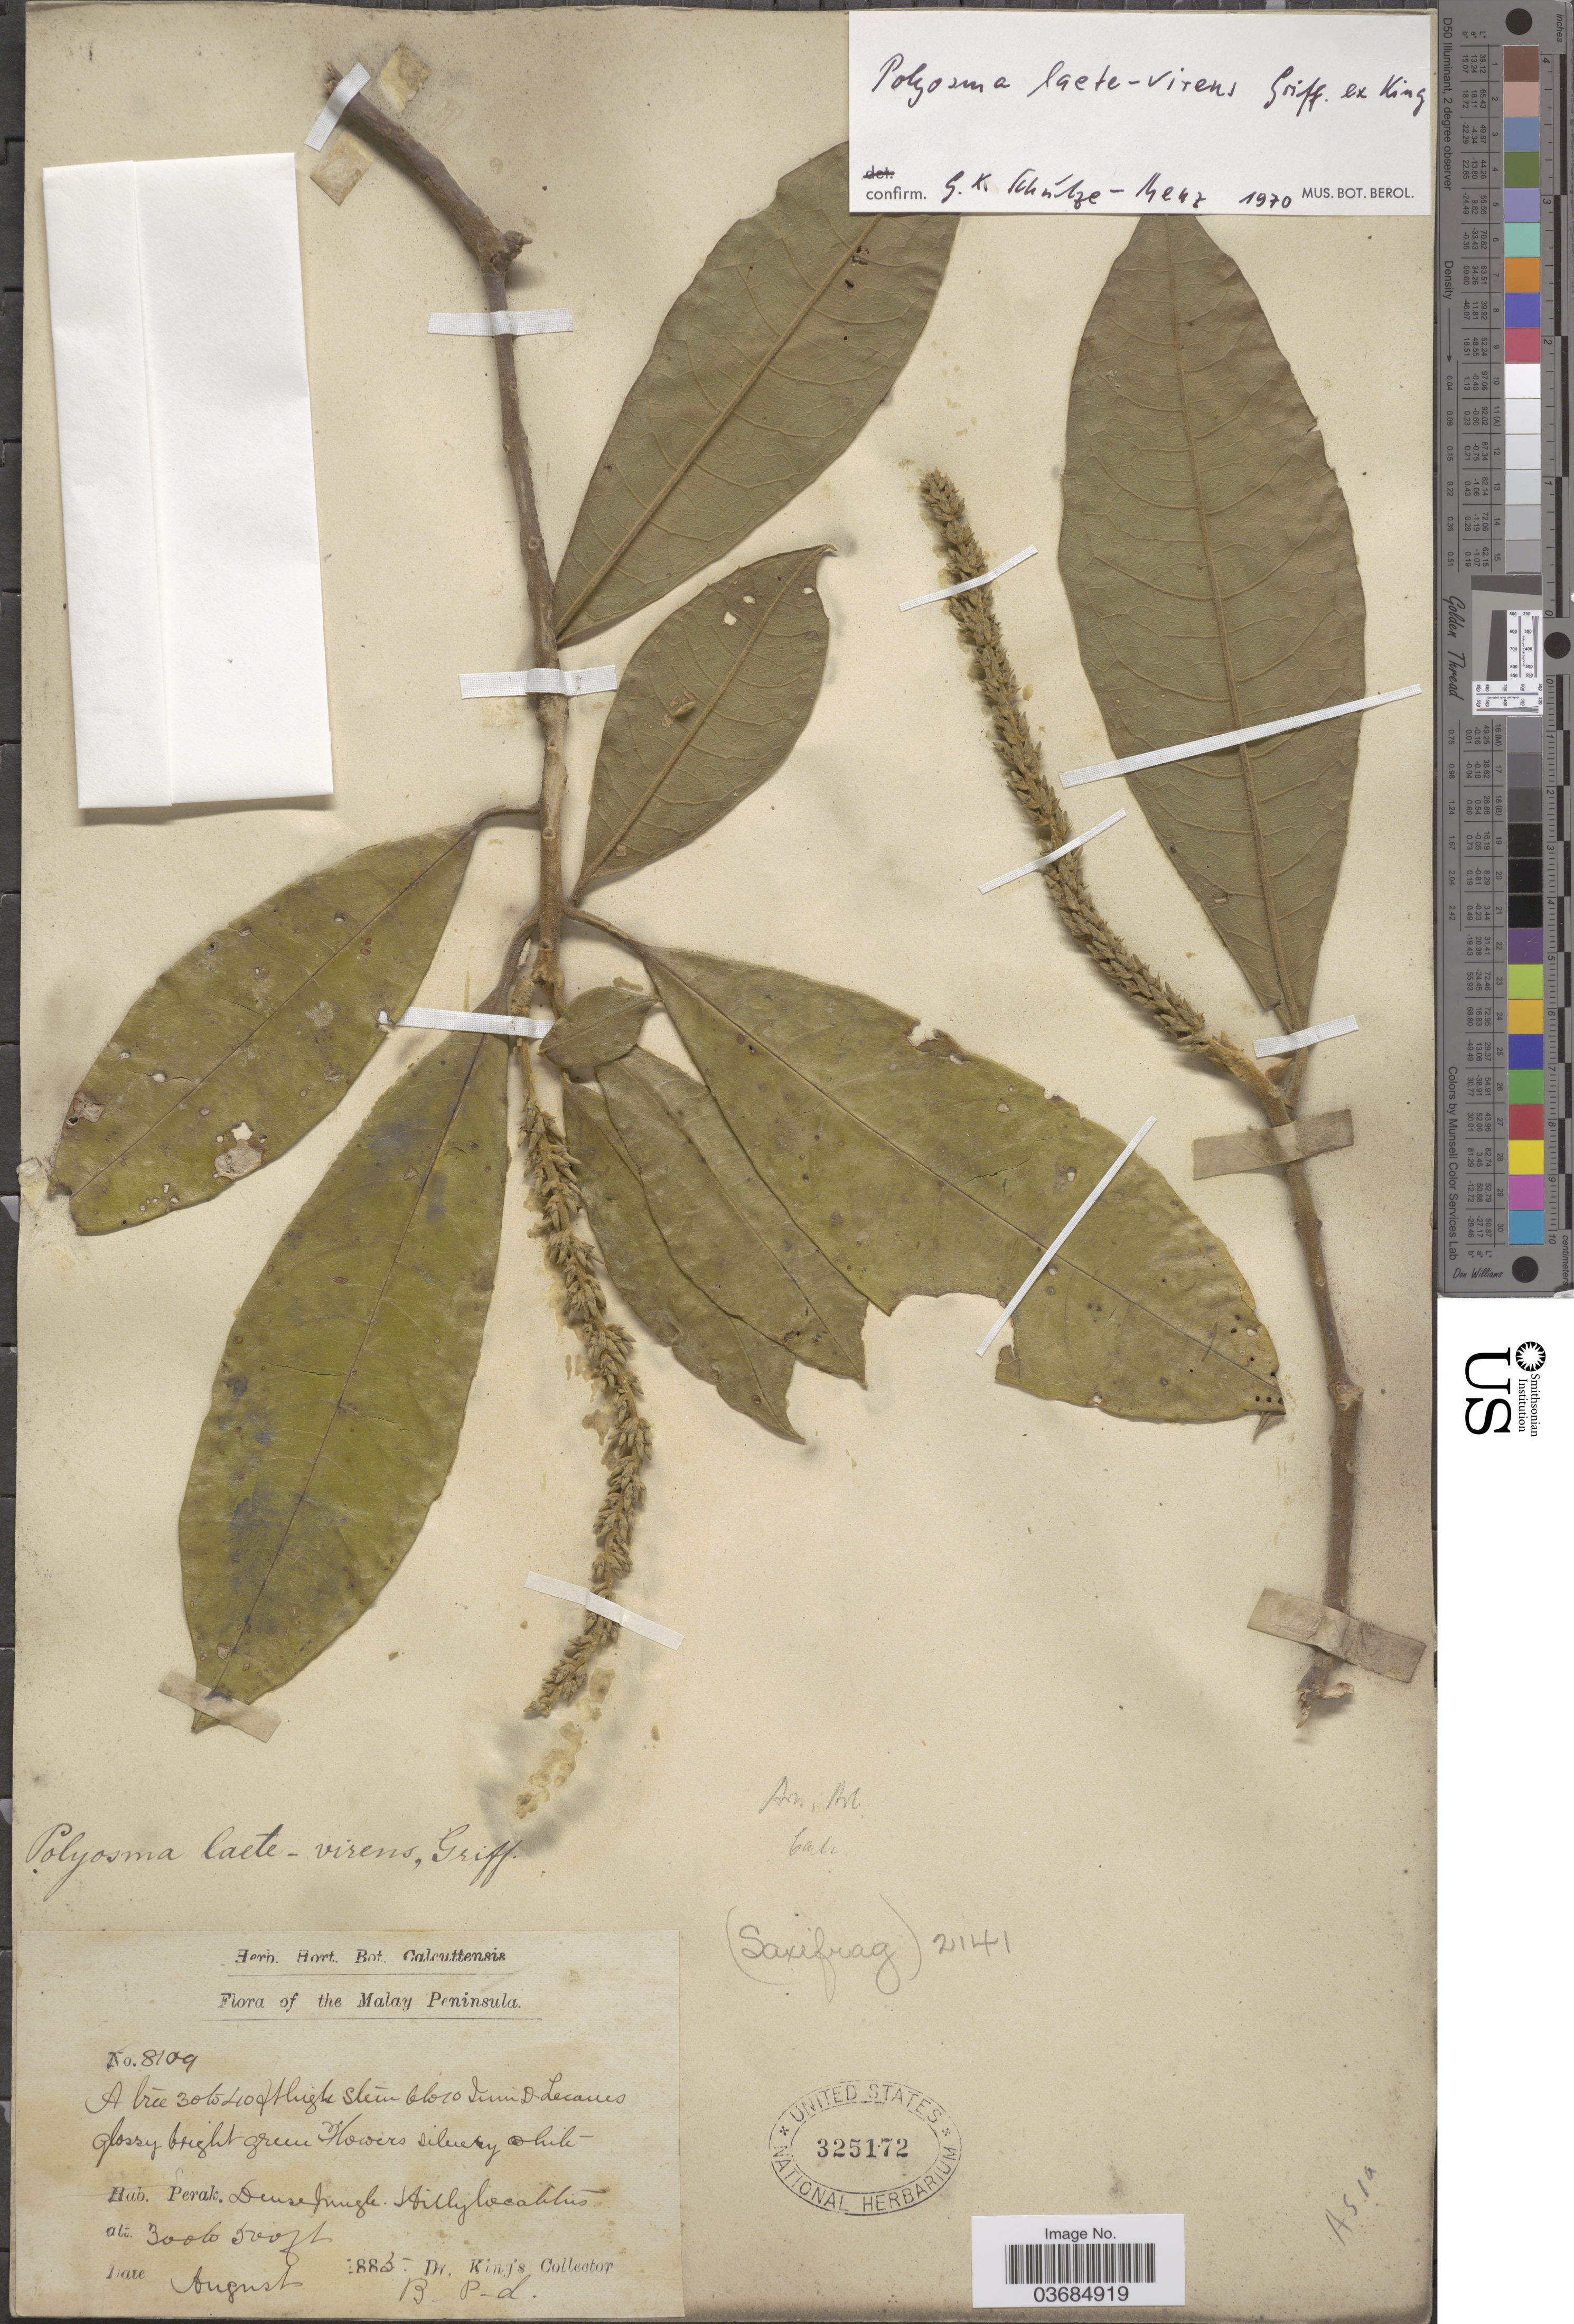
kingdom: Plantae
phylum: Tracheophyta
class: Magnoliopsida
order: Escalloniales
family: Escalloniaceae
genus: Polyosma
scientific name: Polyosma laetevirens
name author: Griff. ex C.B. Clarke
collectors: Dr. King's collector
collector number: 8109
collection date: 1885-08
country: Malaysia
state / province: Perak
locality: The Malay Peninsula.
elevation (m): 91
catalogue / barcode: US 325172